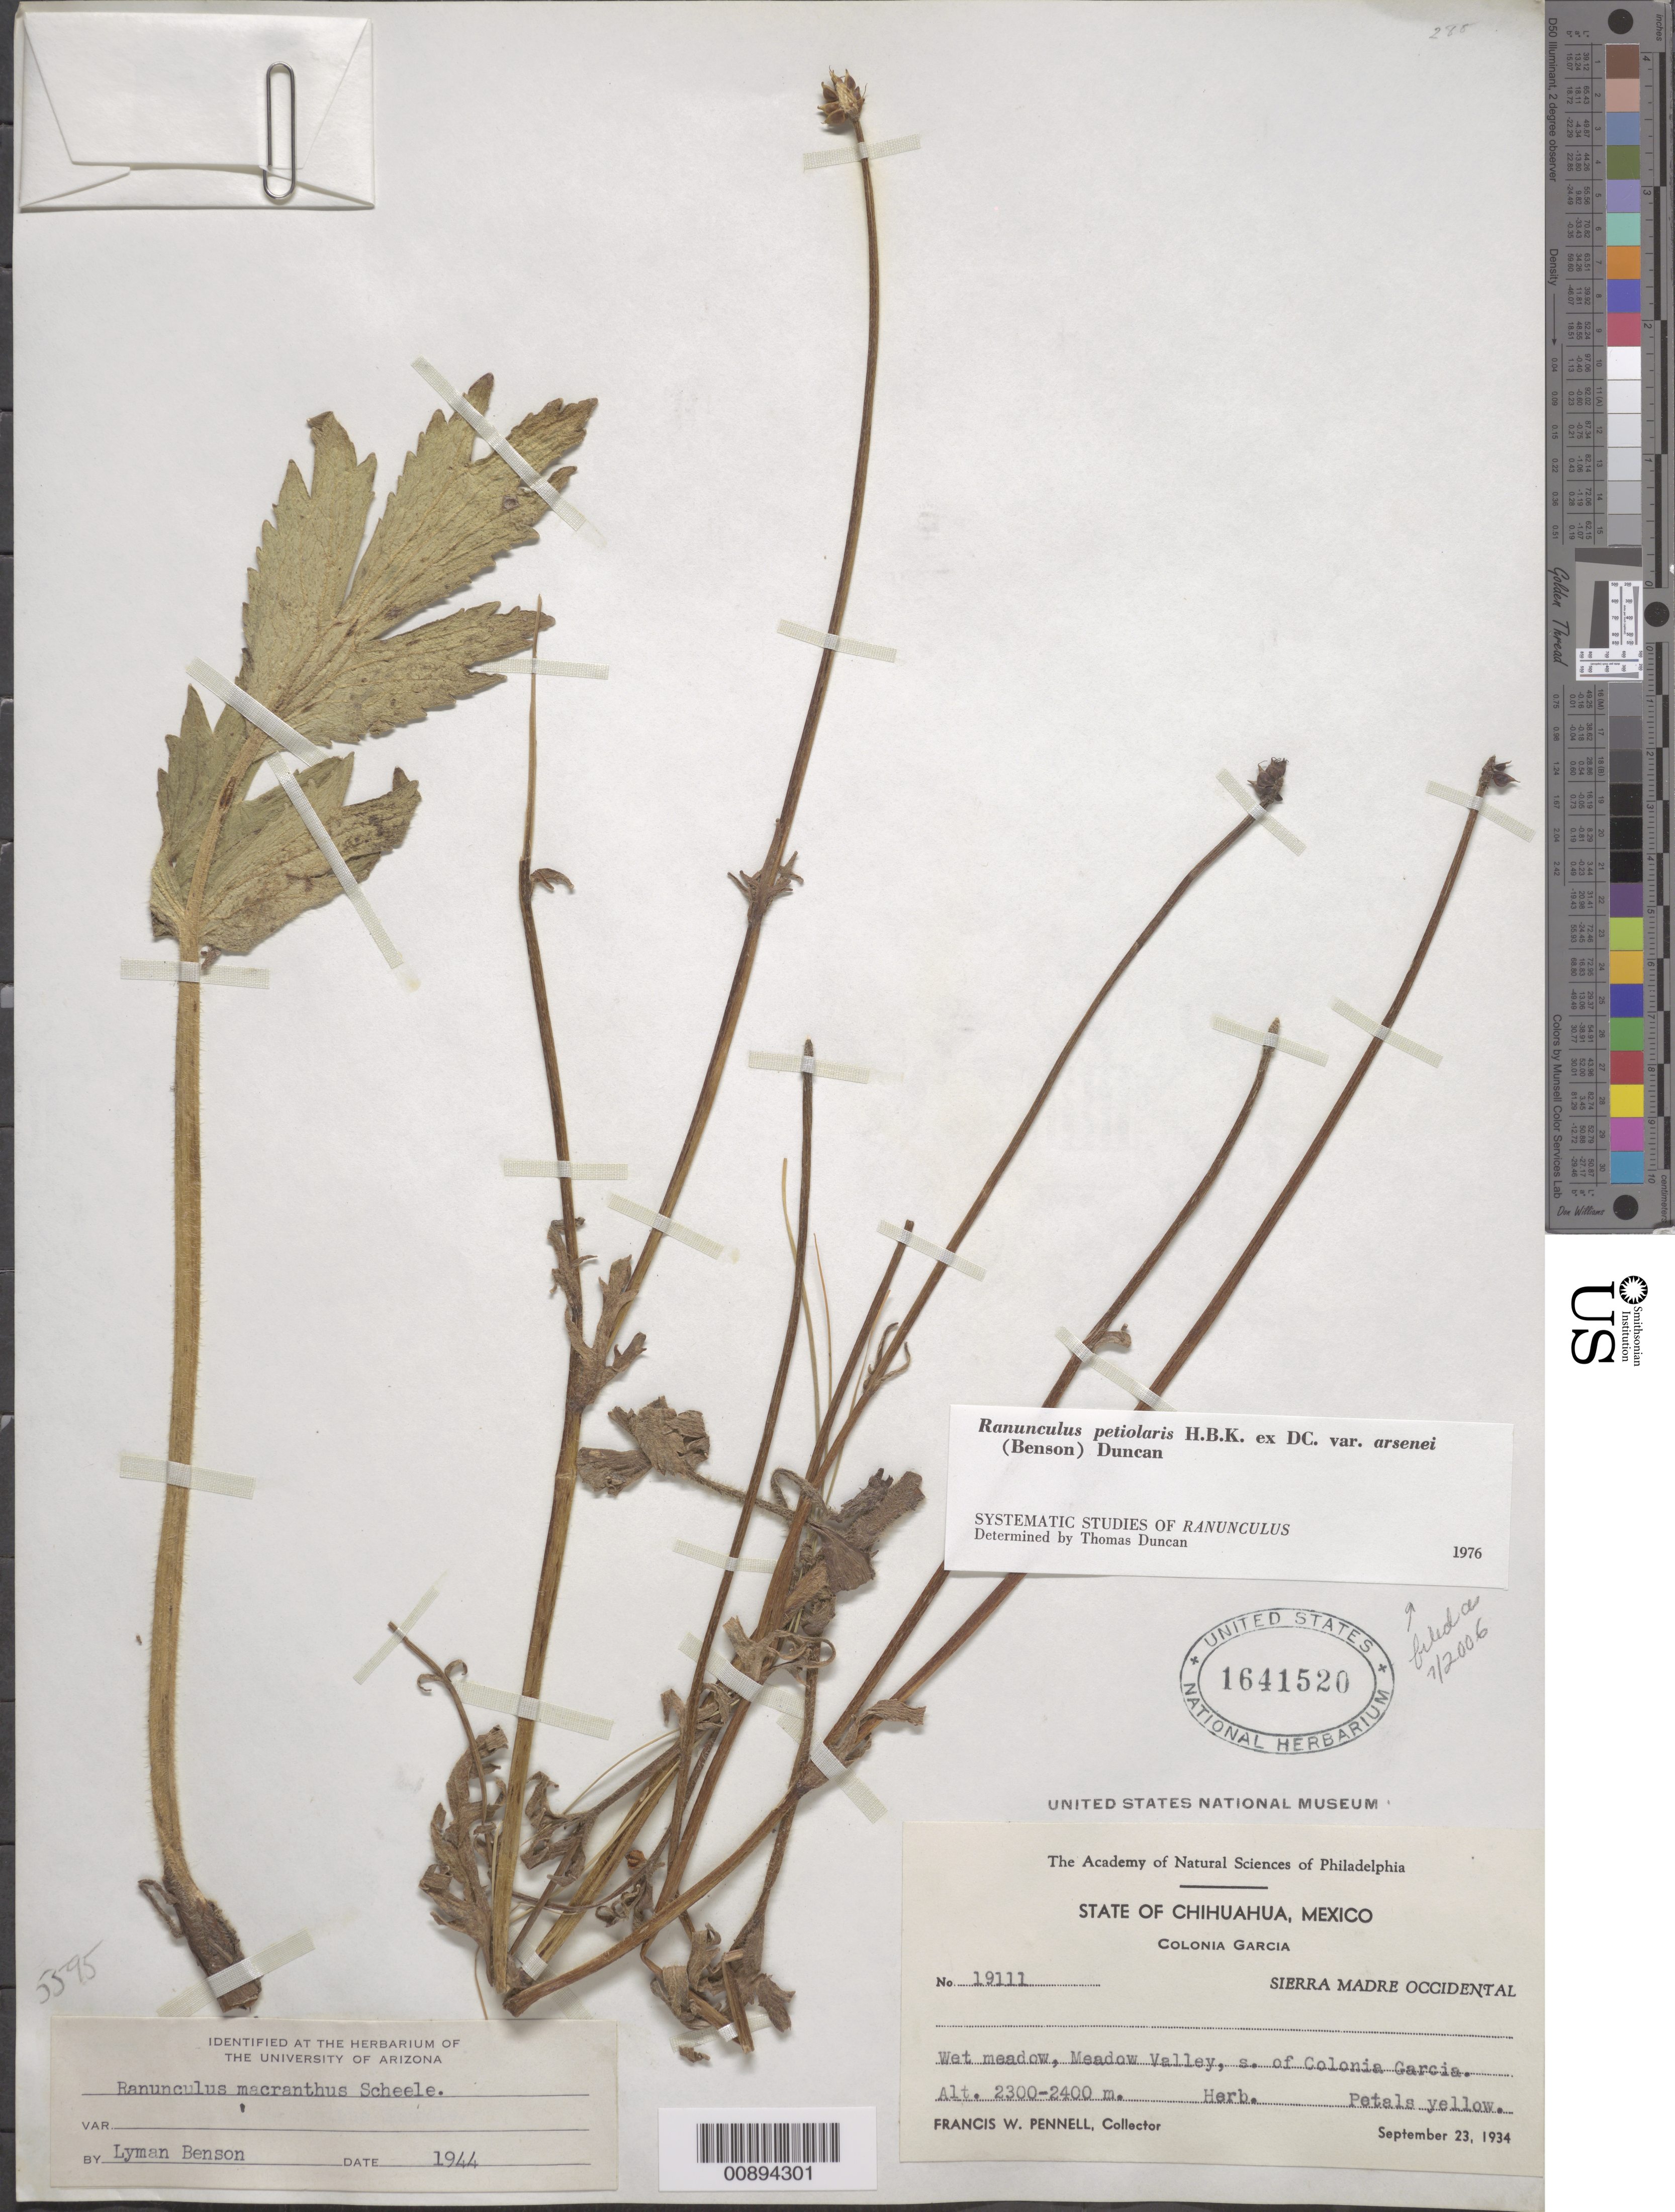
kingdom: Plantae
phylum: Tracheophyta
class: Magnoliopsida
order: Ranunculales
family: Ranunculaceae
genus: Ranunculus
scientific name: Ranunculus petiolaris var. arsenei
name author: (L.D. Benson) Duncan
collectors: F. W. Pennell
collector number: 19111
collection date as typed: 23 Sep 1934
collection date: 1934-09-23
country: Mexico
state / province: Chihuahua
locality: Meadow Valley S of Colonia García. Sierra Madre Occidental, Chihuahua.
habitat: Wet meadow.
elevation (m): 2400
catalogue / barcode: US 1641520